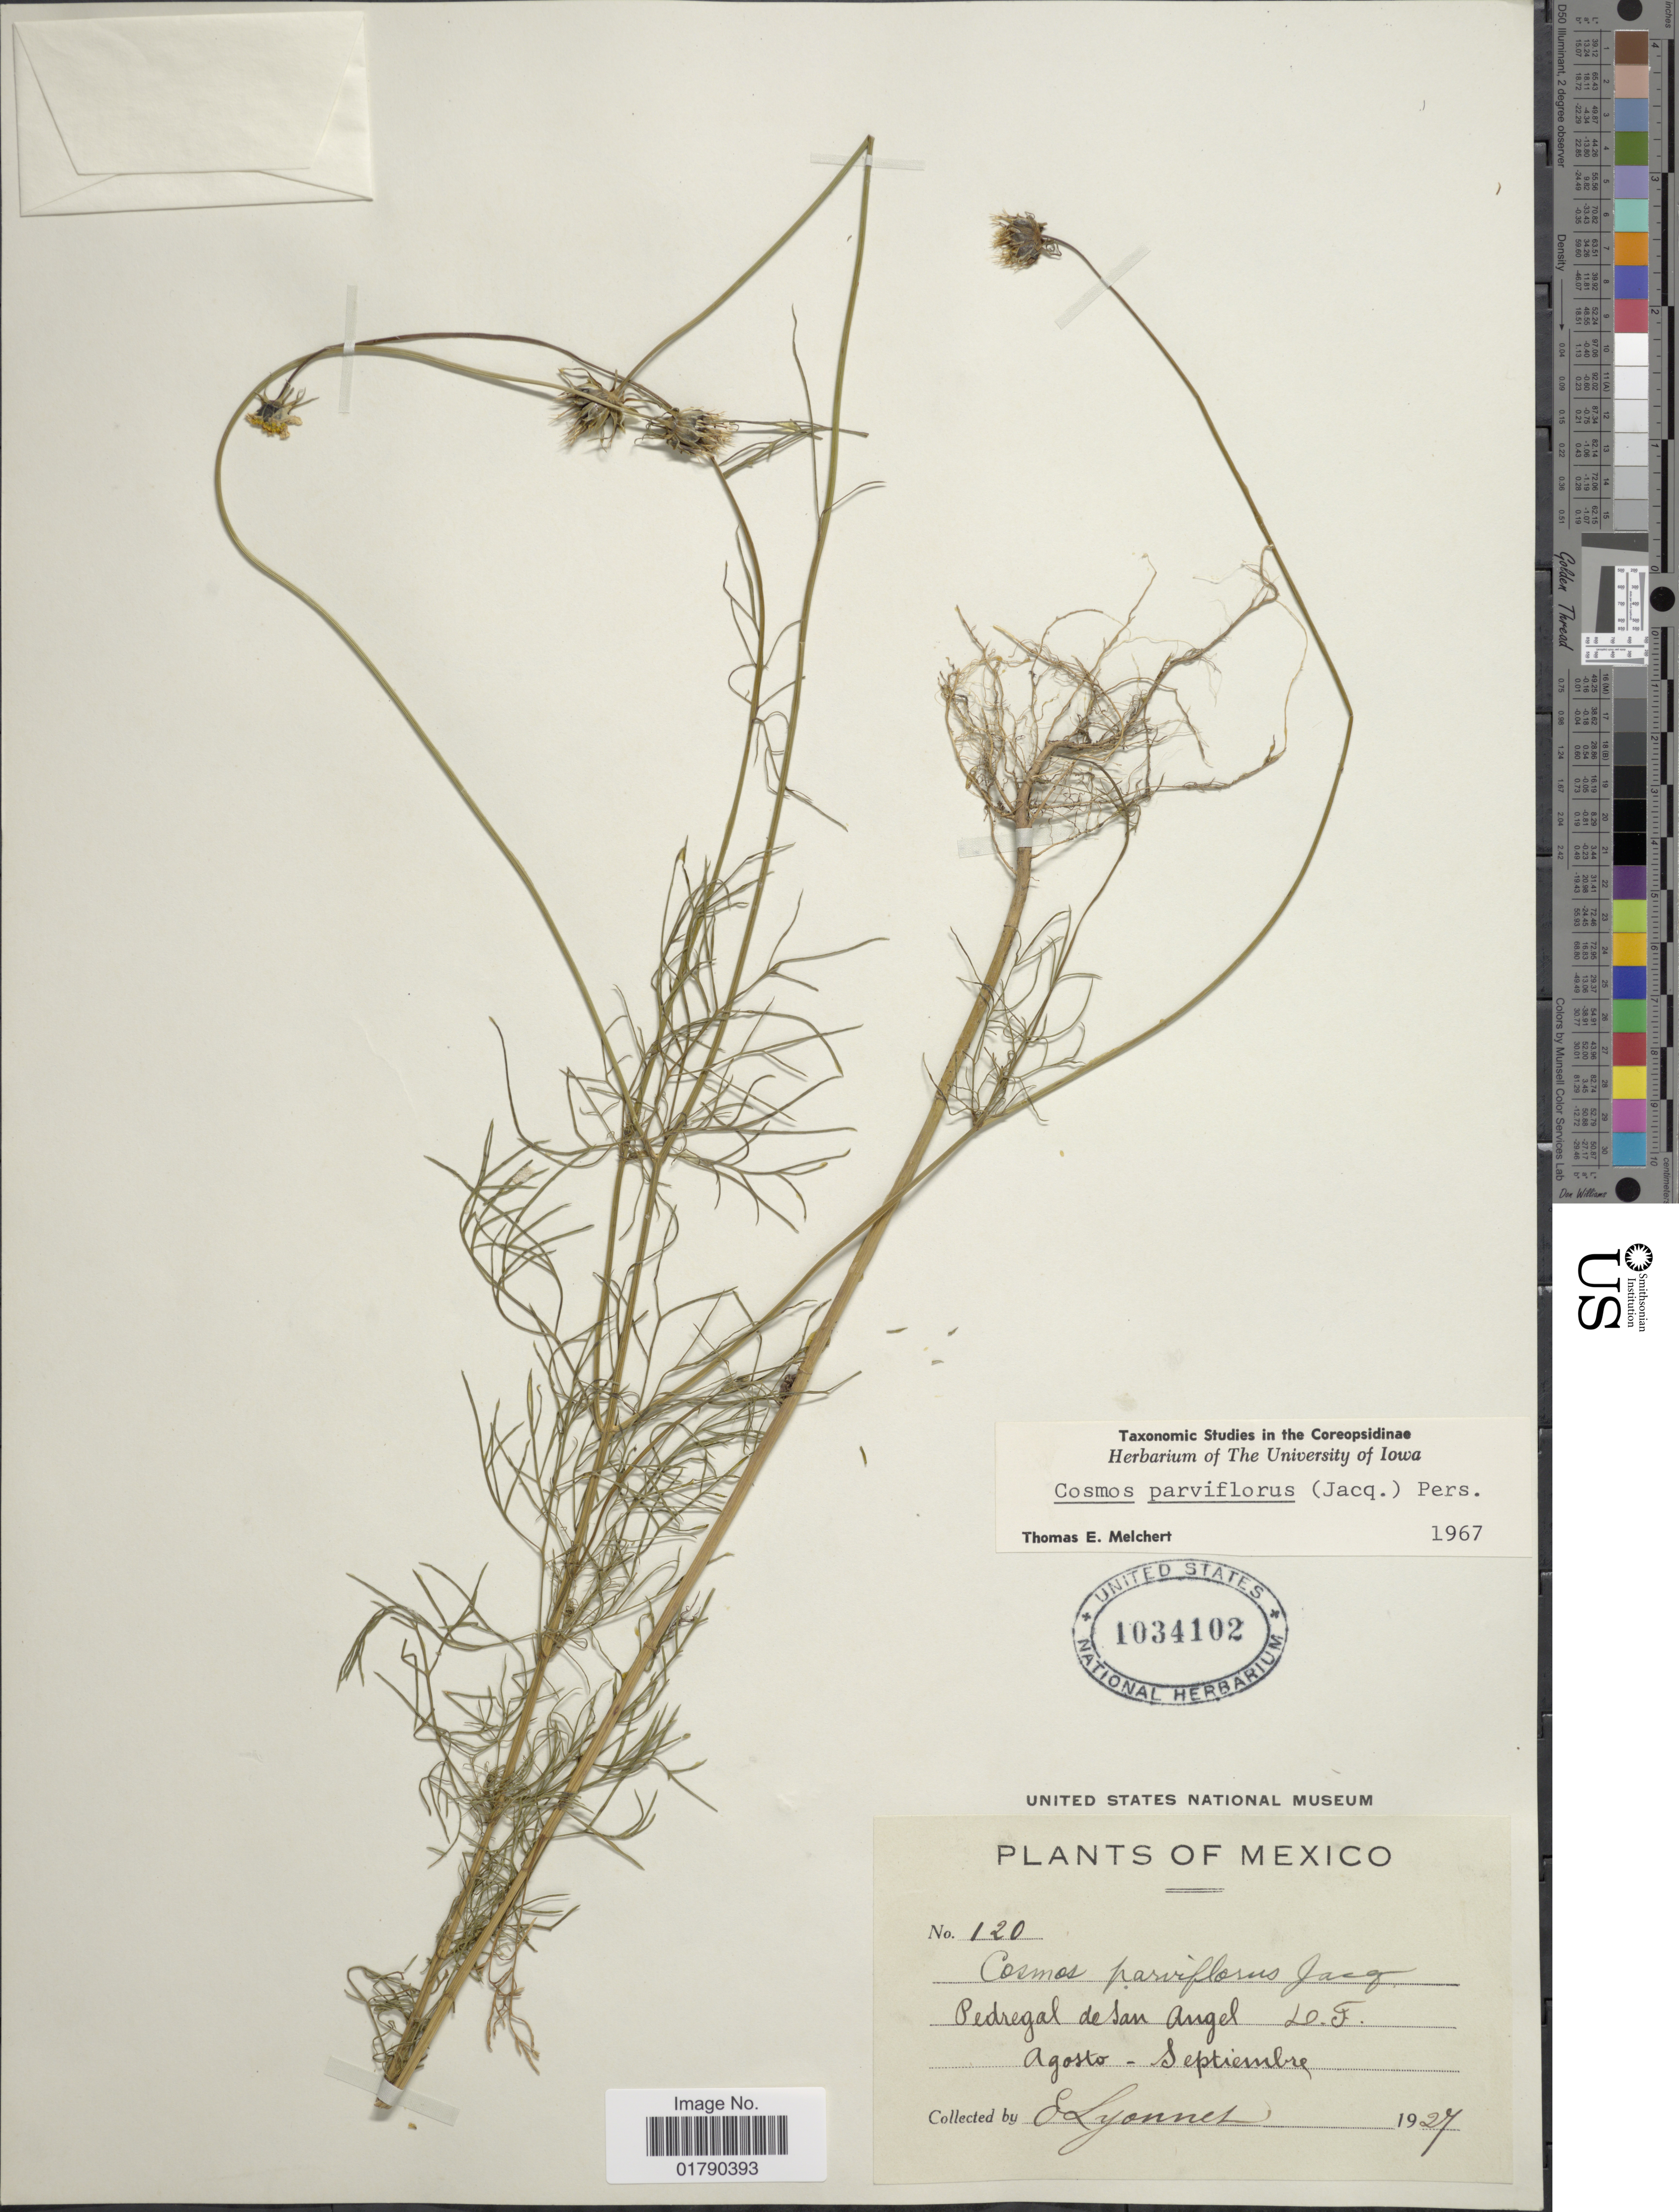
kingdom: Plantae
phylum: Tracheophyta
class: Magnoliopsida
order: Asterales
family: Asteraceae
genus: Cosmos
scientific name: Cosmos parviflorus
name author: (Jacq.) Pers.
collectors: E. Lyonnet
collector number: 120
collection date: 1927-08/1927-09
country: Mexico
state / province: Distrito Federal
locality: Pedregal de San Angel, D. F.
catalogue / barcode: US 1034102